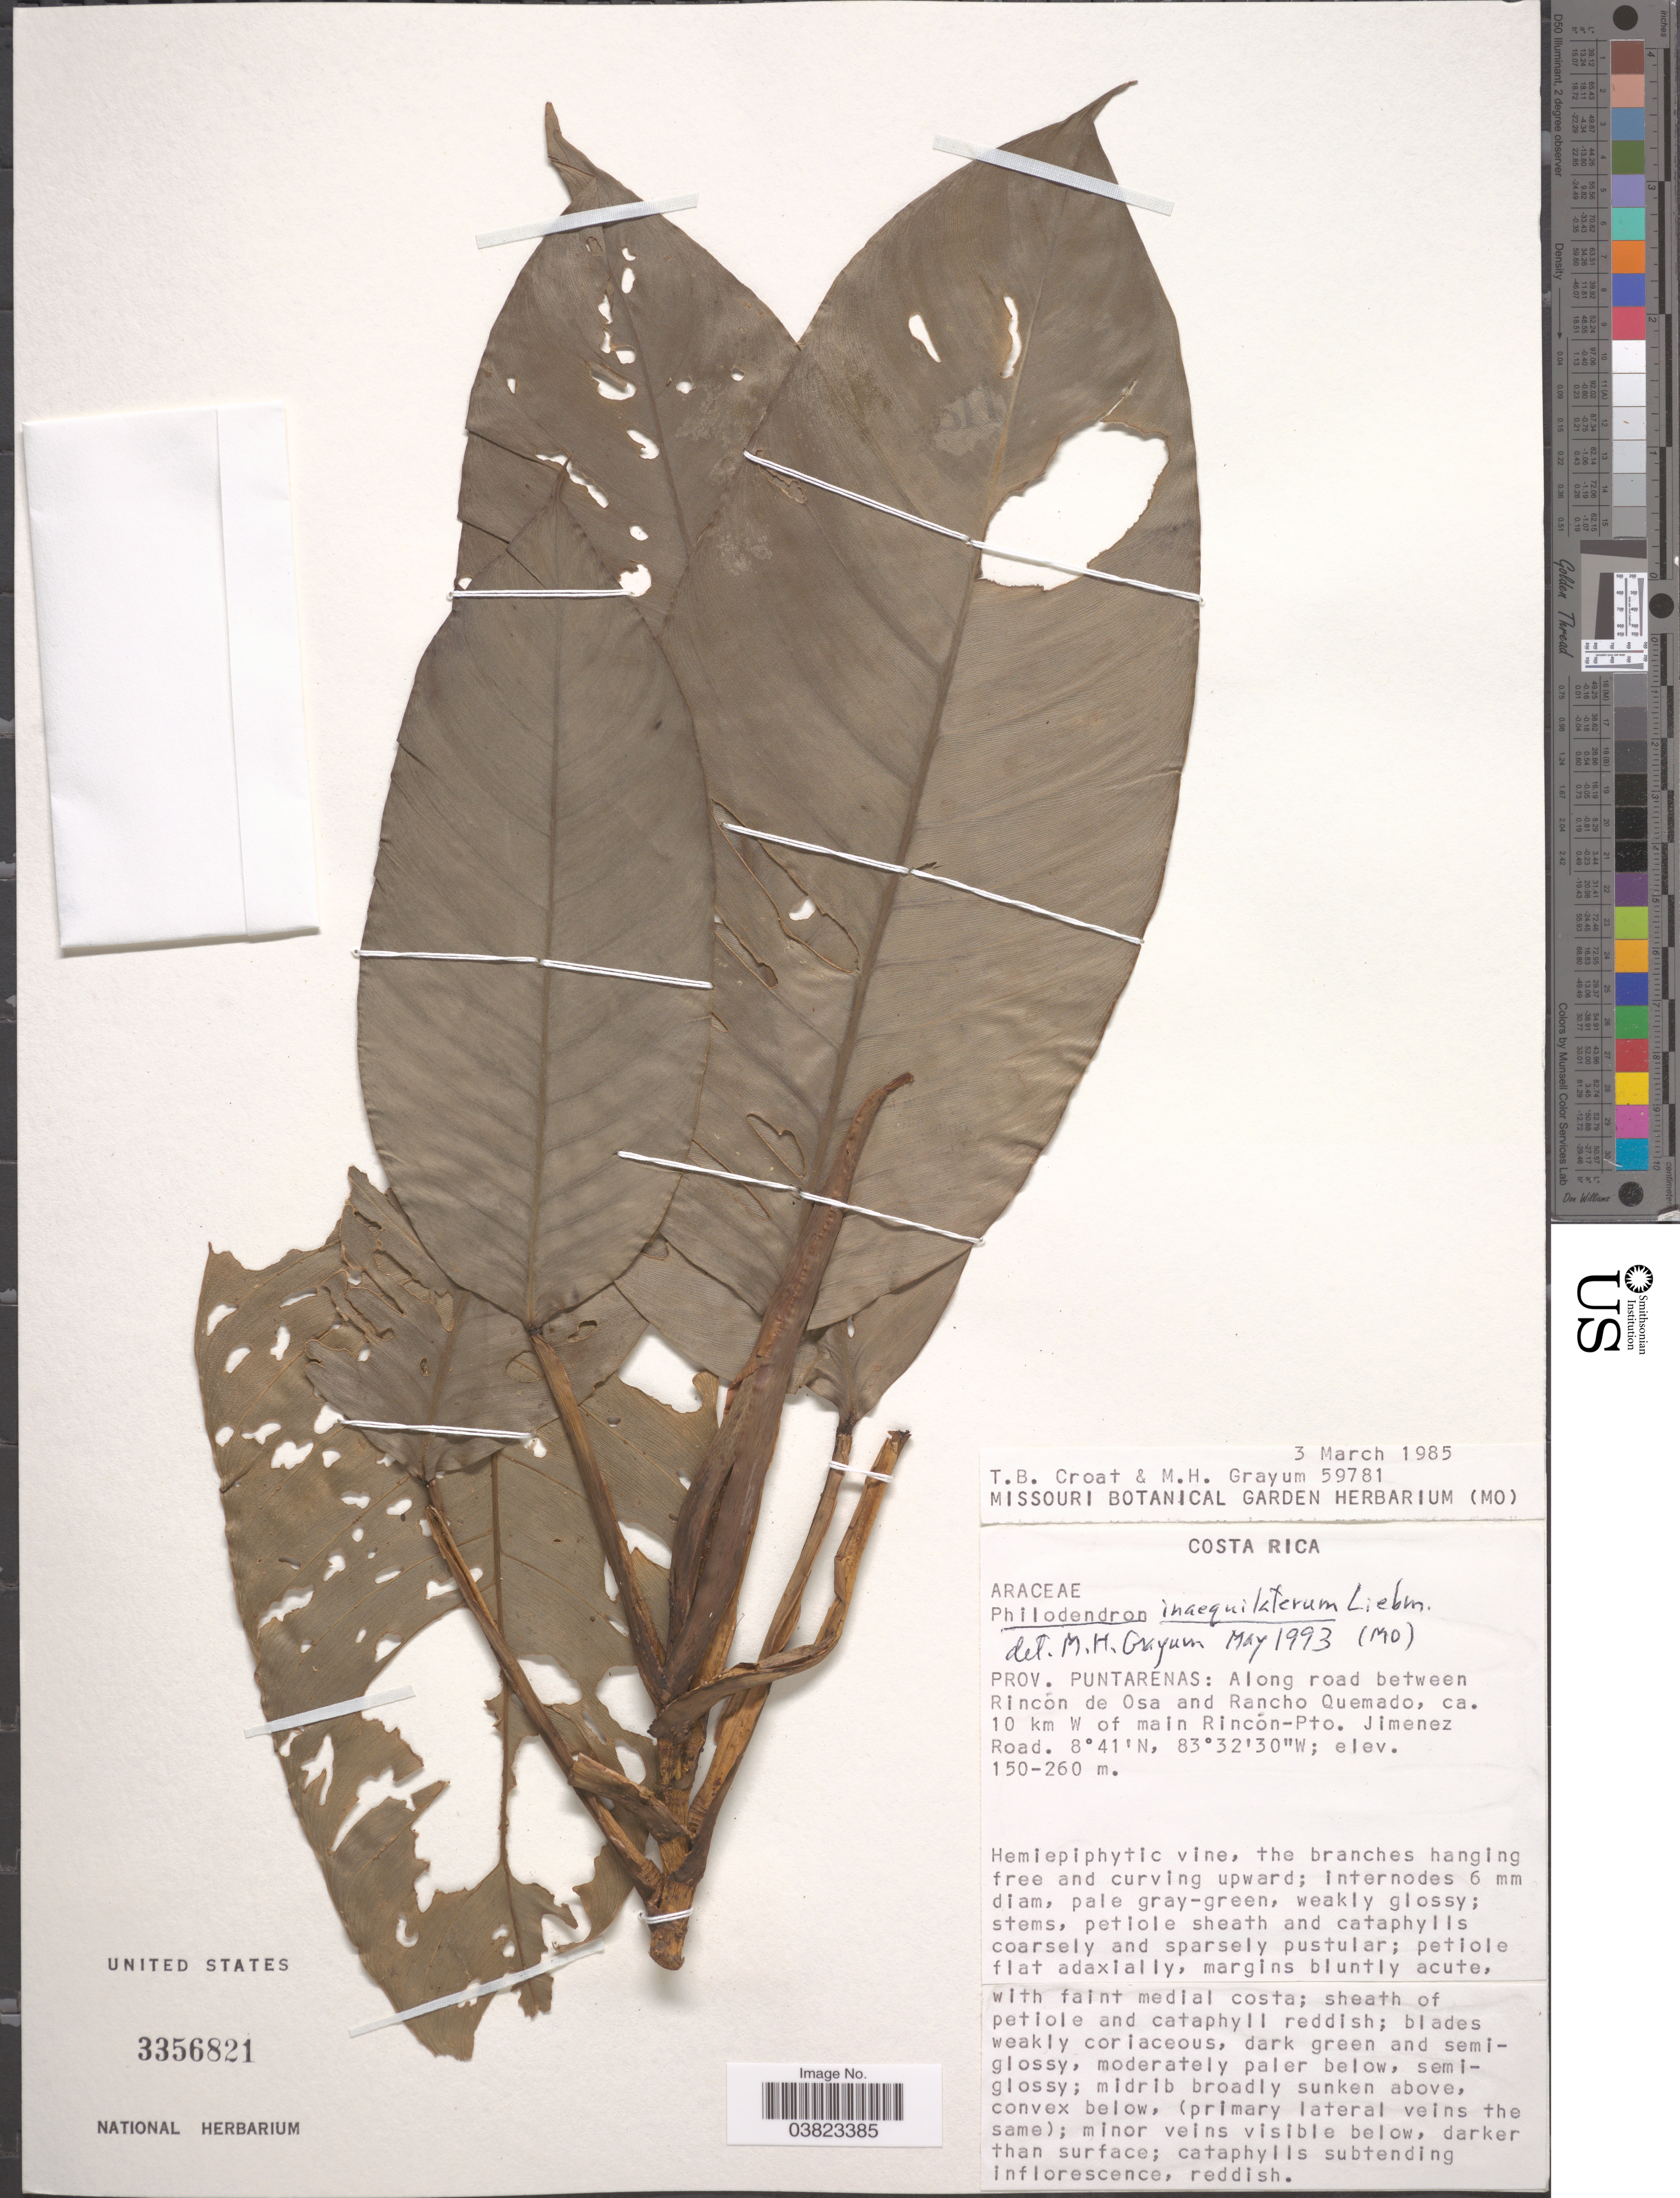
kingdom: Plantae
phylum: Tracheophyta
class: Liliopsida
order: Alismatales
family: Araceae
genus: Philodendron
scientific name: Philodendron inaequilaterum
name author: Liebm.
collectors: T. B. Croat & M. H. Grayum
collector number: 59781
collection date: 1985-03-03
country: Costa Rica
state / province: Puntarenas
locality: Along road between Rincon de Osa and Rancho Quemado, ca. 10 km W of main Rincon-Pto. Jimenez Road.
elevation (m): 150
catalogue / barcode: US 3356821